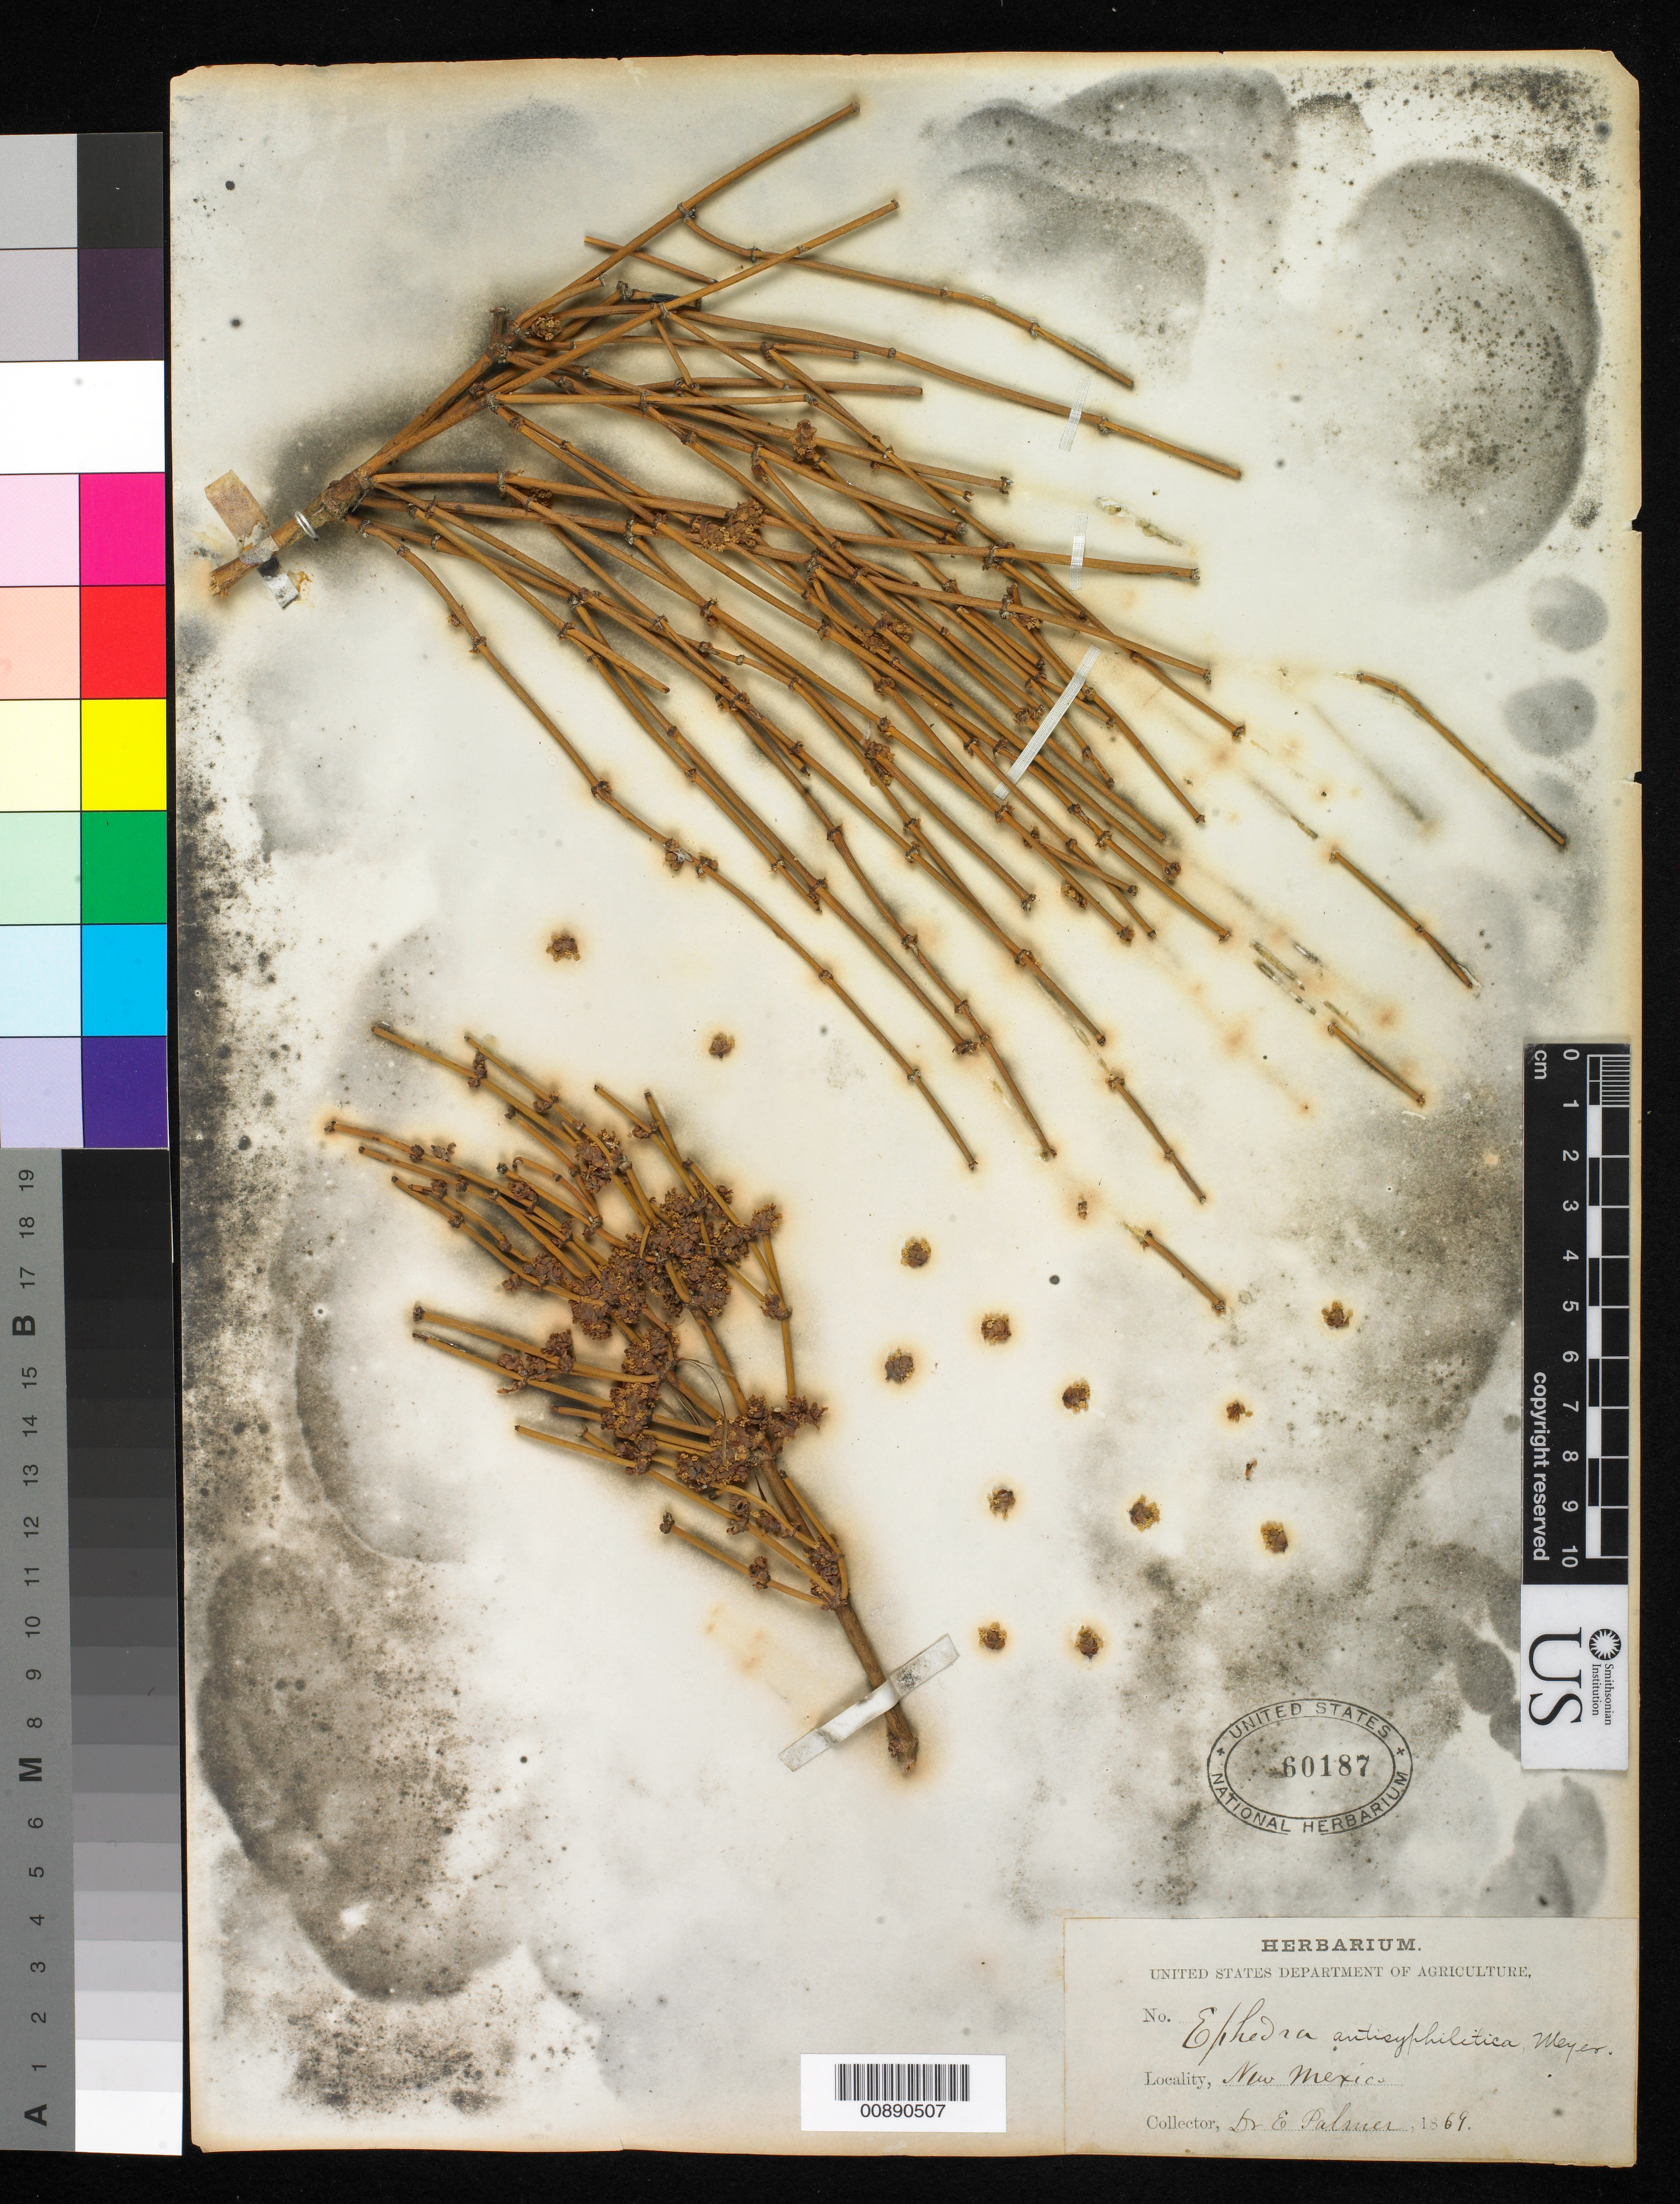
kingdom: Plantae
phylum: Tracheophyta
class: Gnetopsida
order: Ephedrales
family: Ephedraceae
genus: Ephedra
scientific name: Ephedra antisyphilitica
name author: Berland. ex C.A. Mey.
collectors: E. Palmer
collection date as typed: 1869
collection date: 1869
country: United States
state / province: New Mexico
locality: New Mexico.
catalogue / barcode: US 60187